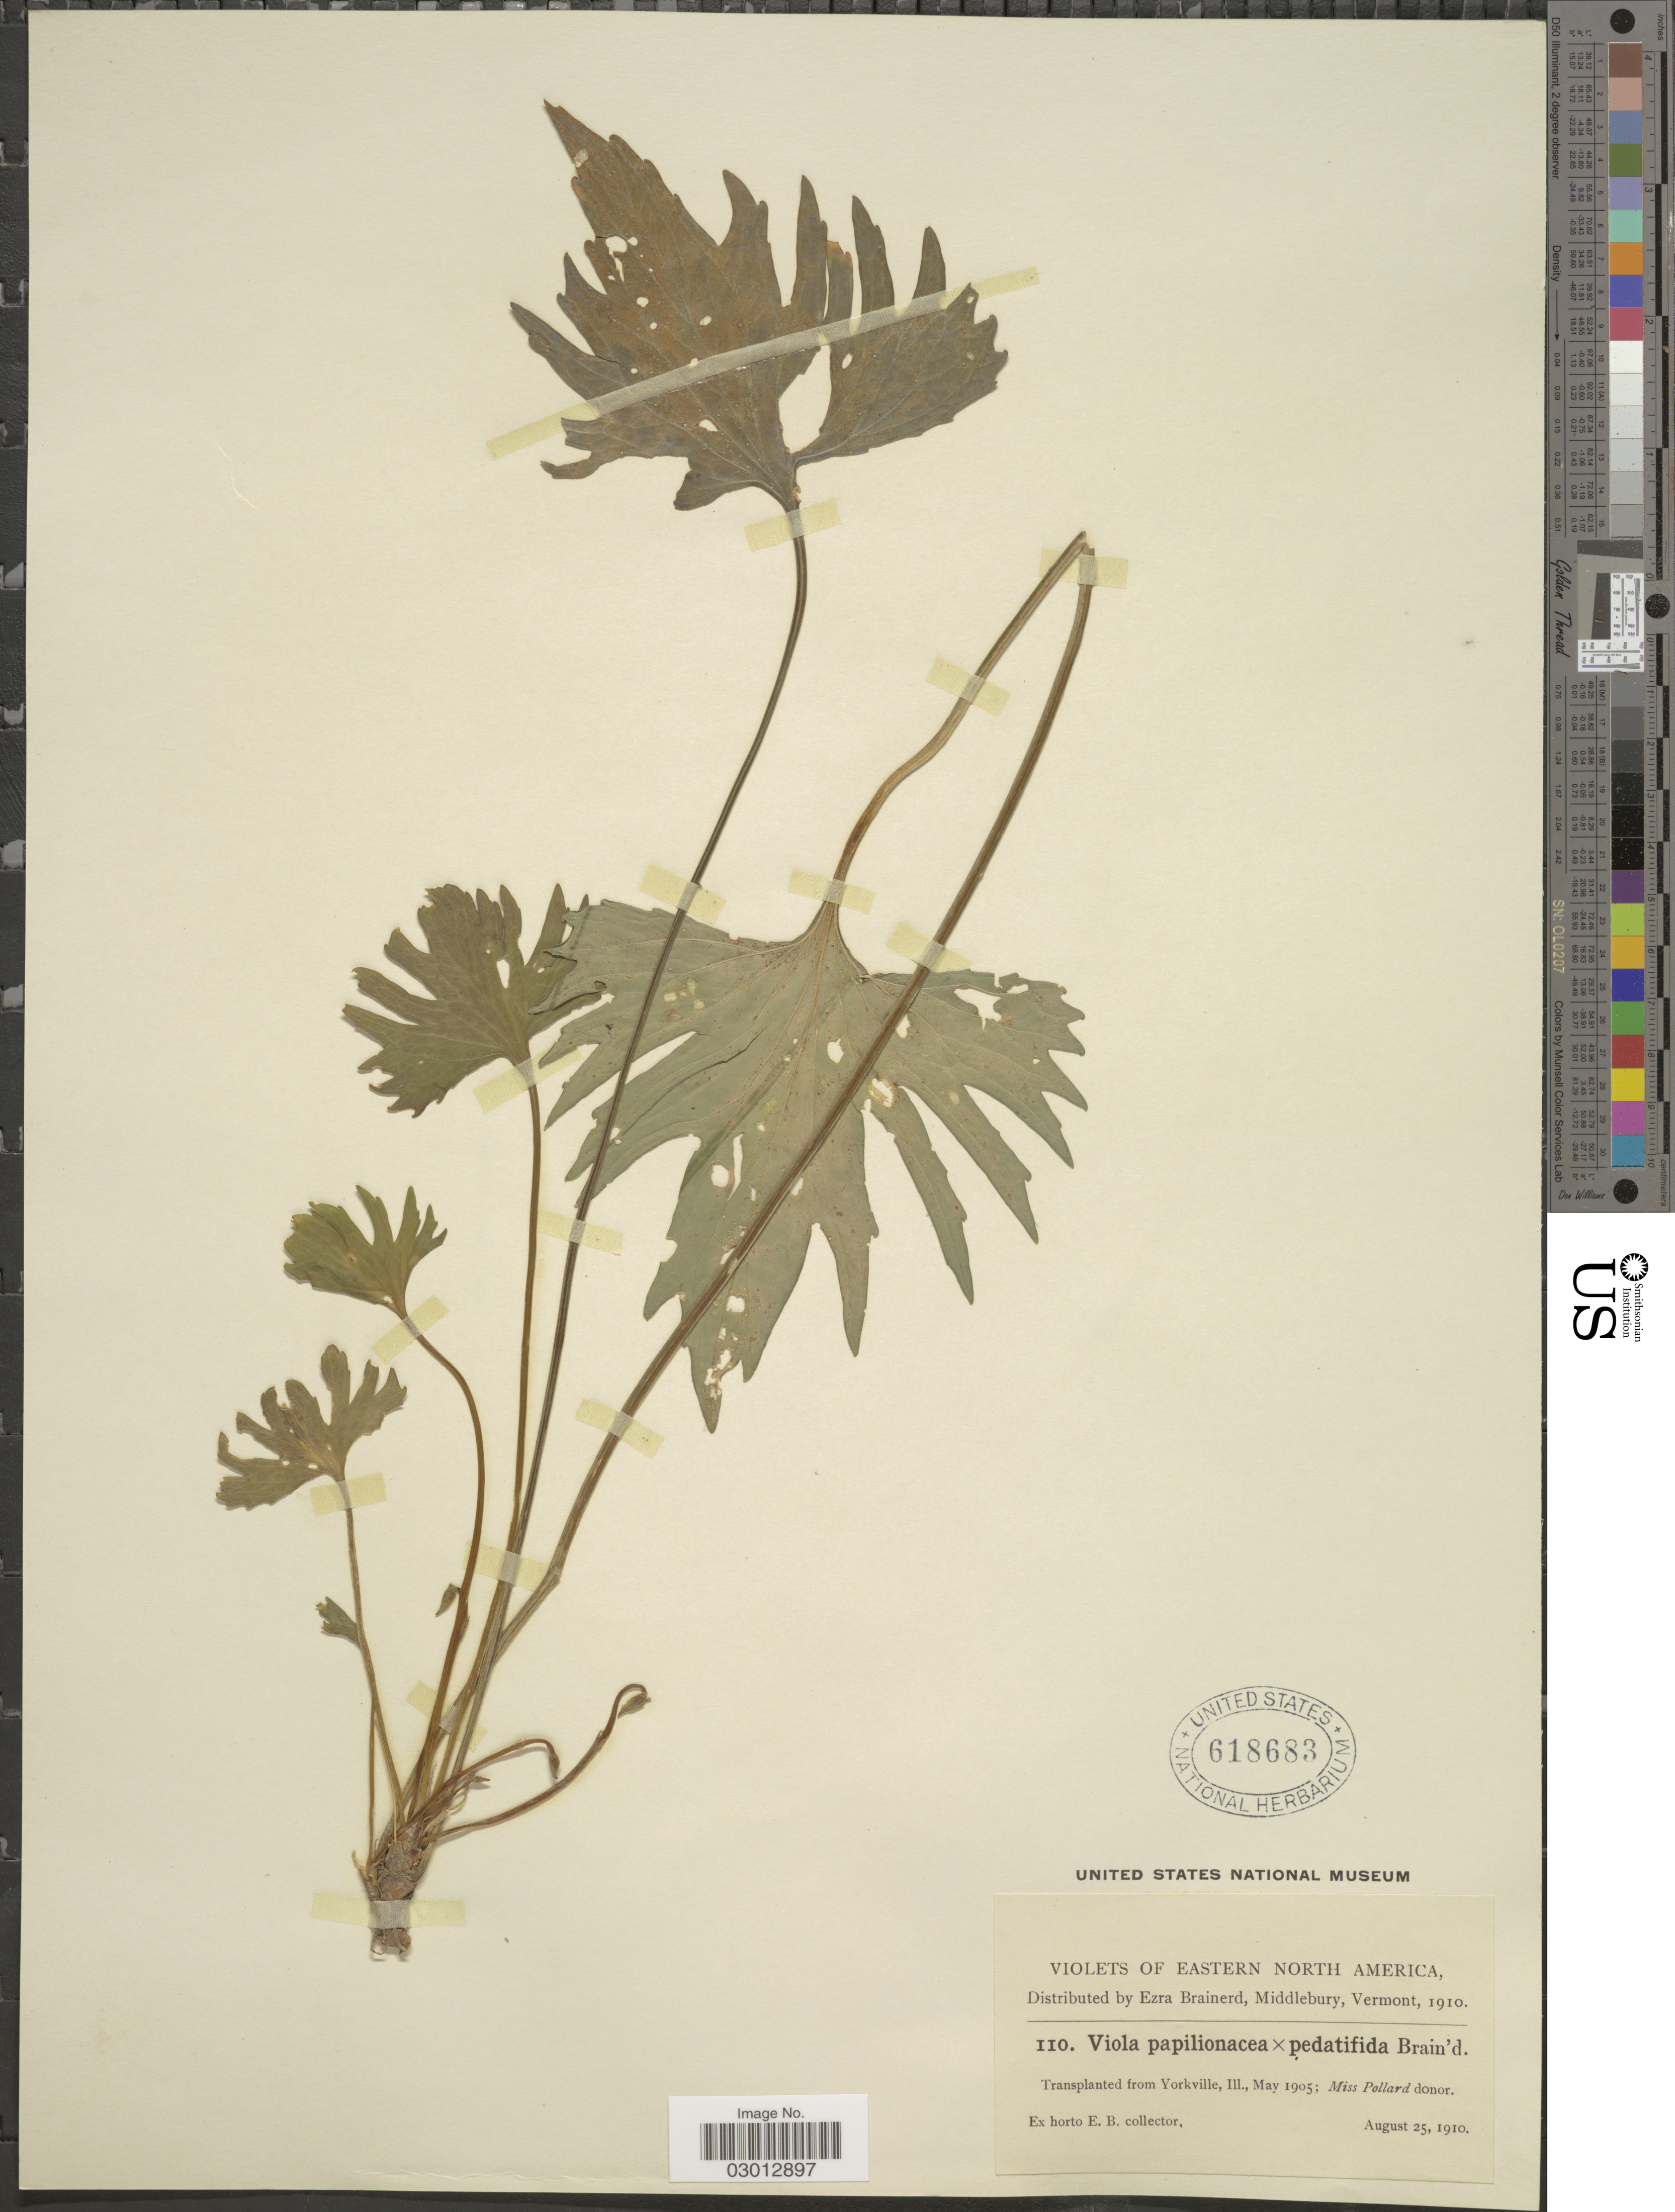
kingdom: Plantae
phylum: Tracheophyta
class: Magnoliopsida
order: Malpighiales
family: Violaceae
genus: Viola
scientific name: Viola papilionacea x V. pedatifida G. Don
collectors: ex herb. Ezra Brainerd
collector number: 110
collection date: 1910-08-25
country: United States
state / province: Illinois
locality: Eastern North America. Transplanted from Yorkville, Ill.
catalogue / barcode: US 618683